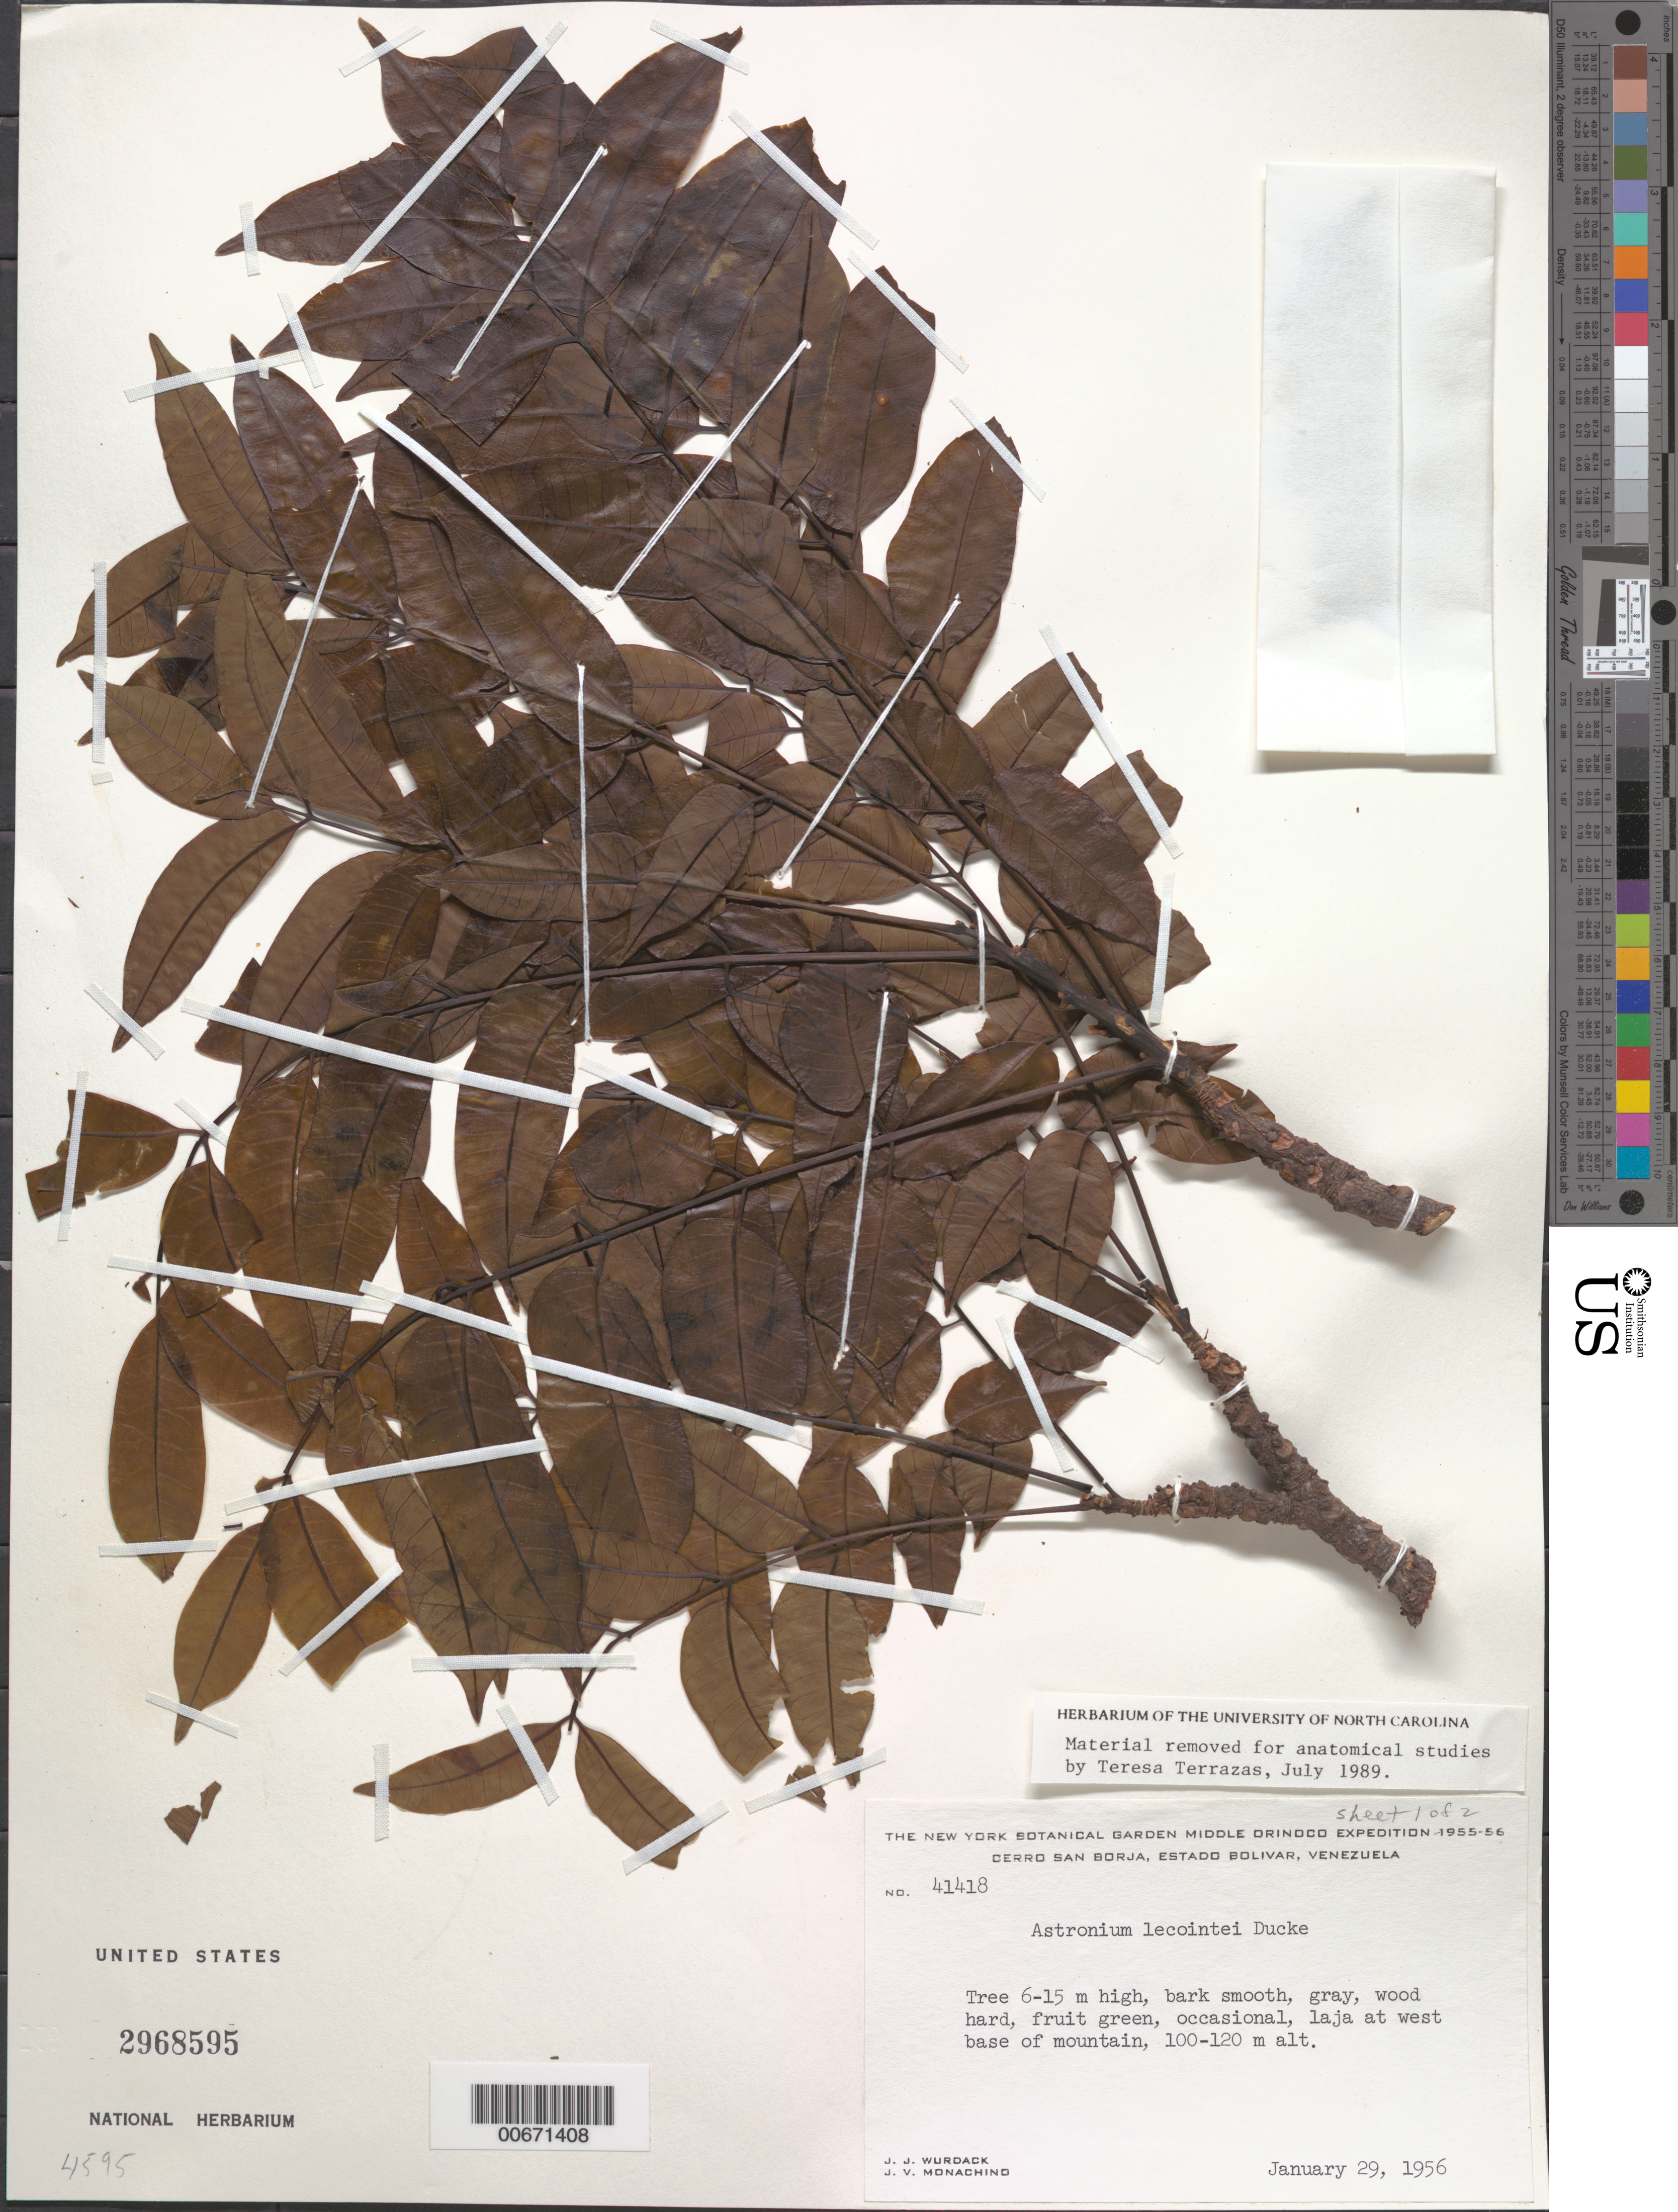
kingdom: Plantae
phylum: Tracheophyta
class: Magnoliopsida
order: Sapindales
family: Anacardiaceae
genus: Astronium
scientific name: Astronium lecointei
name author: Ducke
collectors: J. J. Wurdack & J. V. Monachino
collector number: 41418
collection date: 1956-01-29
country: Venezuela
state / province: Bolivar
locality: Cerro San Borja. Laja at west base of mountain.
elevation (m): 100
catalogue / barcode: US 2968595